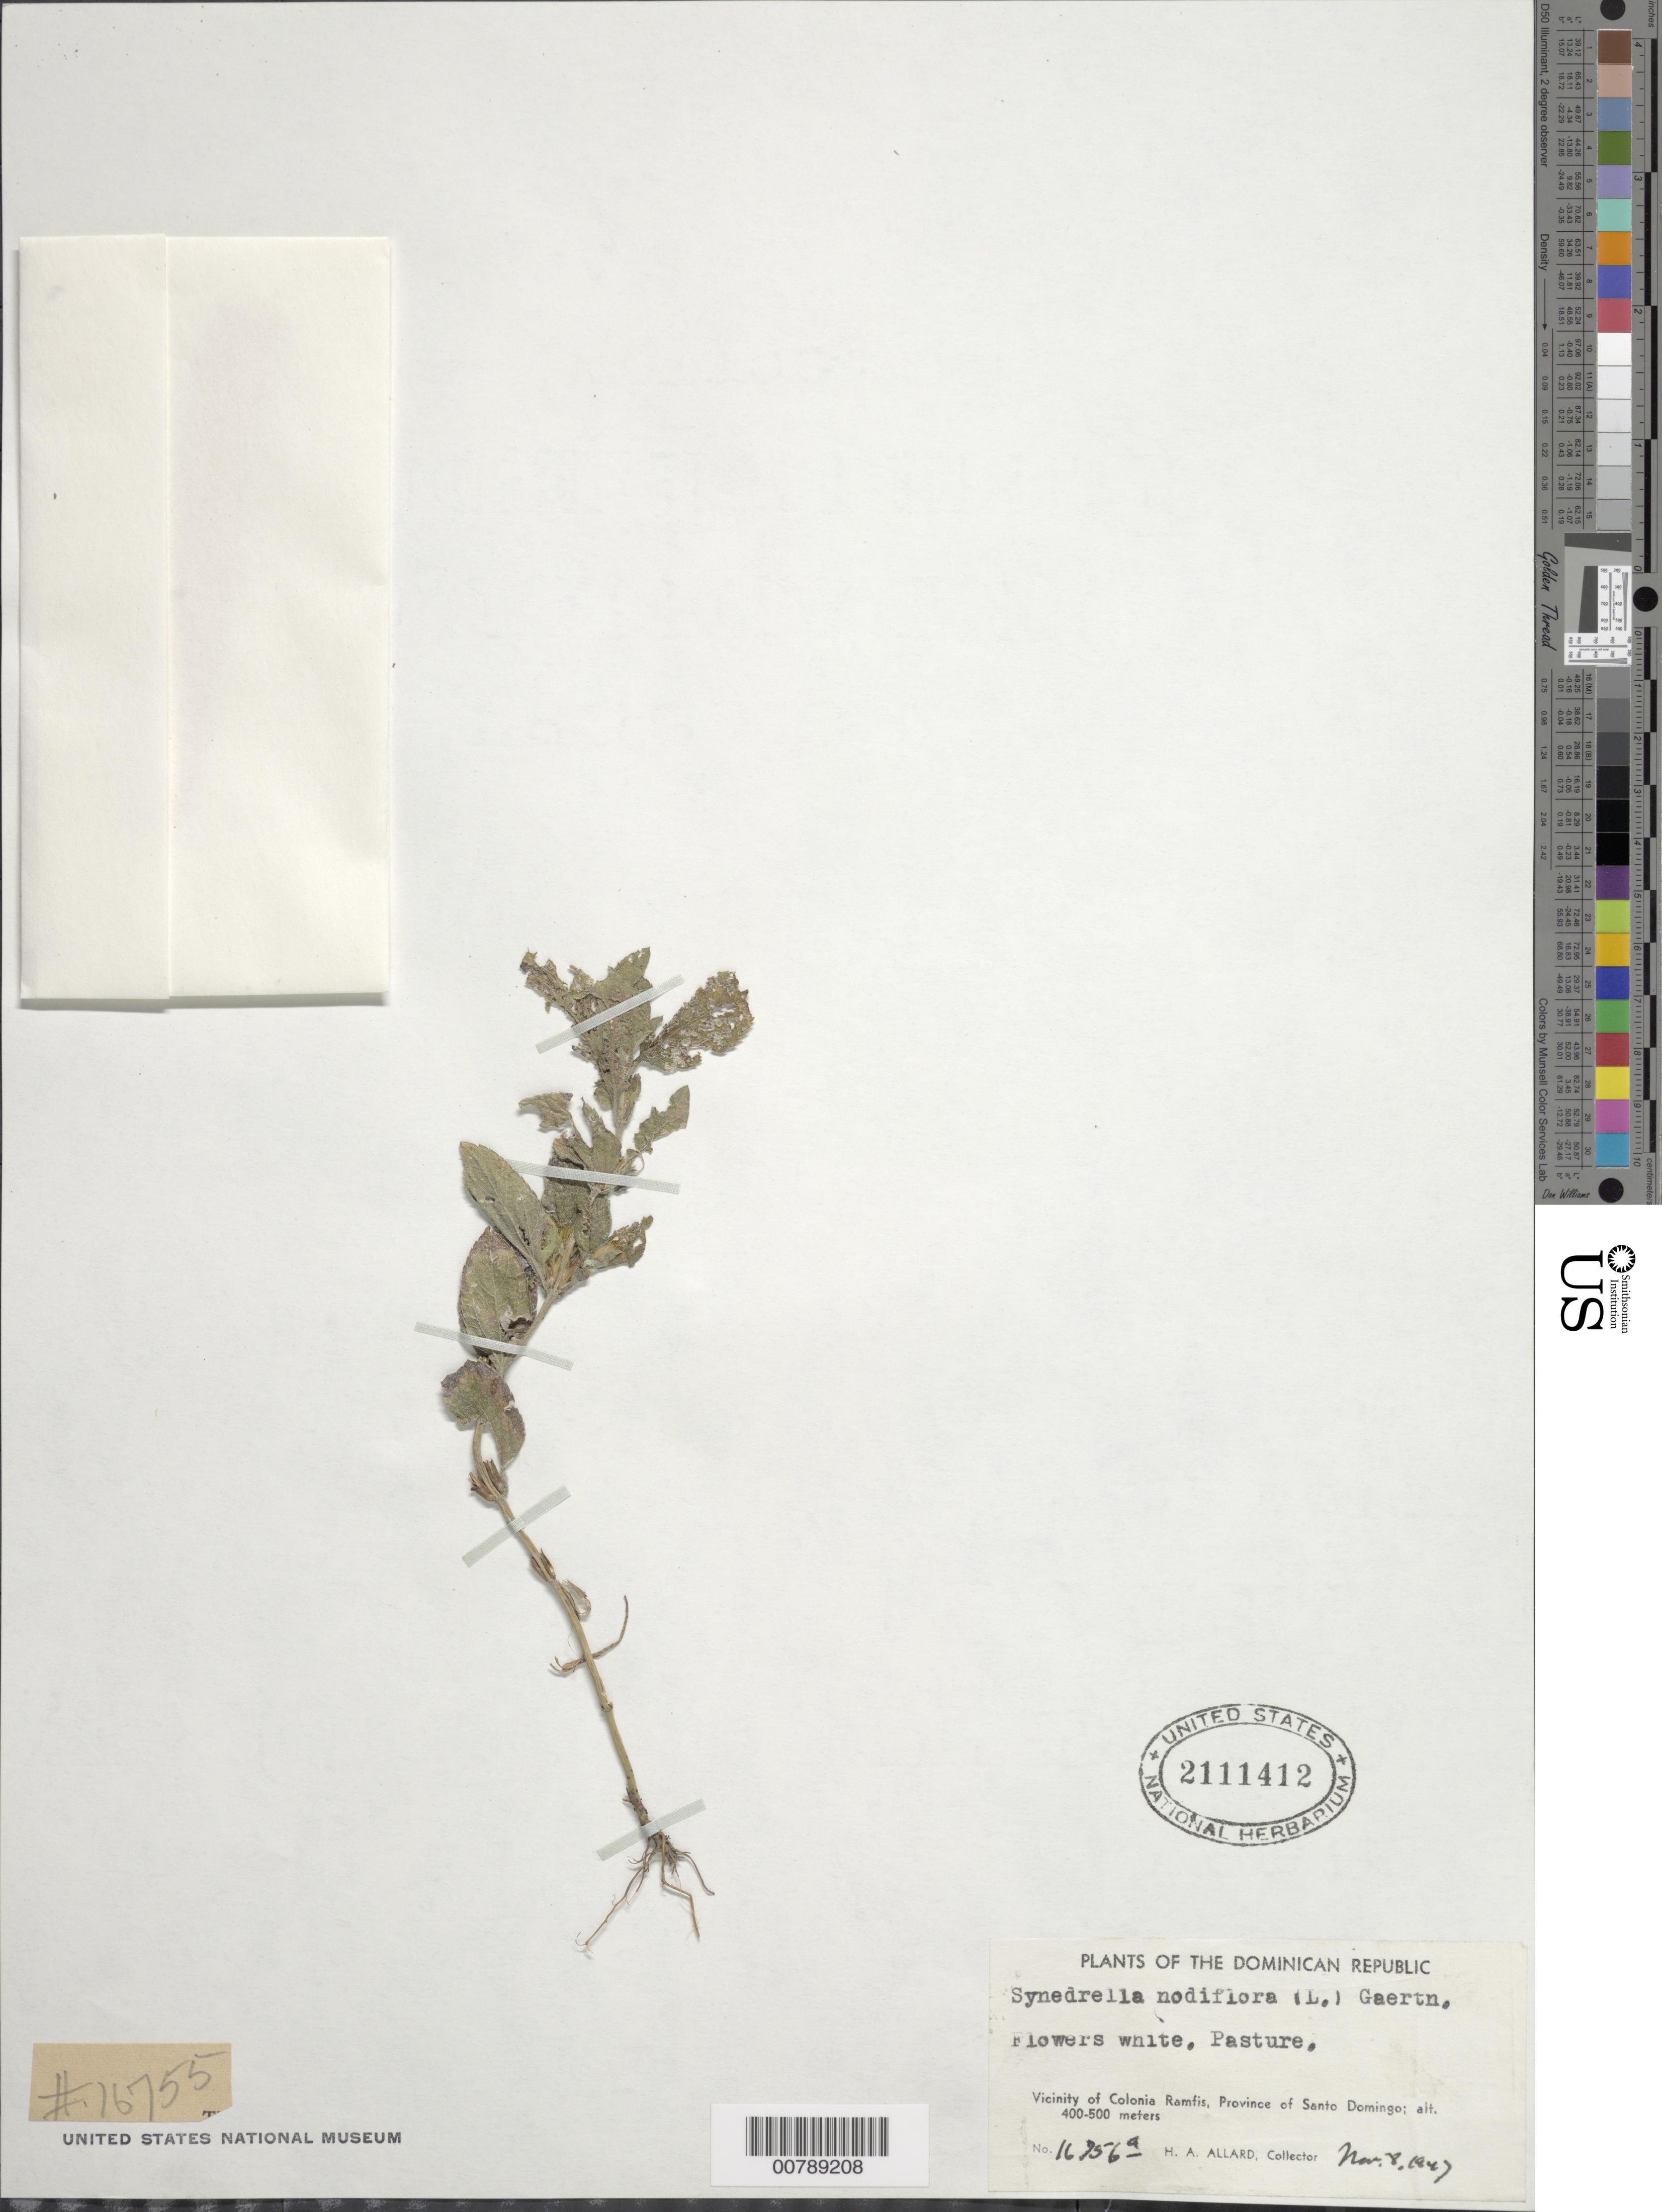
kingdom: Plantae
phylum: Tracheophyta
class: Magnoliopsida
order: Asterales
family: Asteraceae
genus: Synedrella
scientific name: Synedrella nodiflora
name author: (L.) Gaertn.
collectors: H. A. Allard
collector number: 16756a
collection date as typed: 08 Nov 1947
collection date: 1947-11-08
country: Dominican Republic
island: Hispaniola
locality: Vicinity of Colonia Ramfis, Province of Santo Domingo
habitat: Pasture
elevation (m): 400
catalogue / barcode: US 2111412